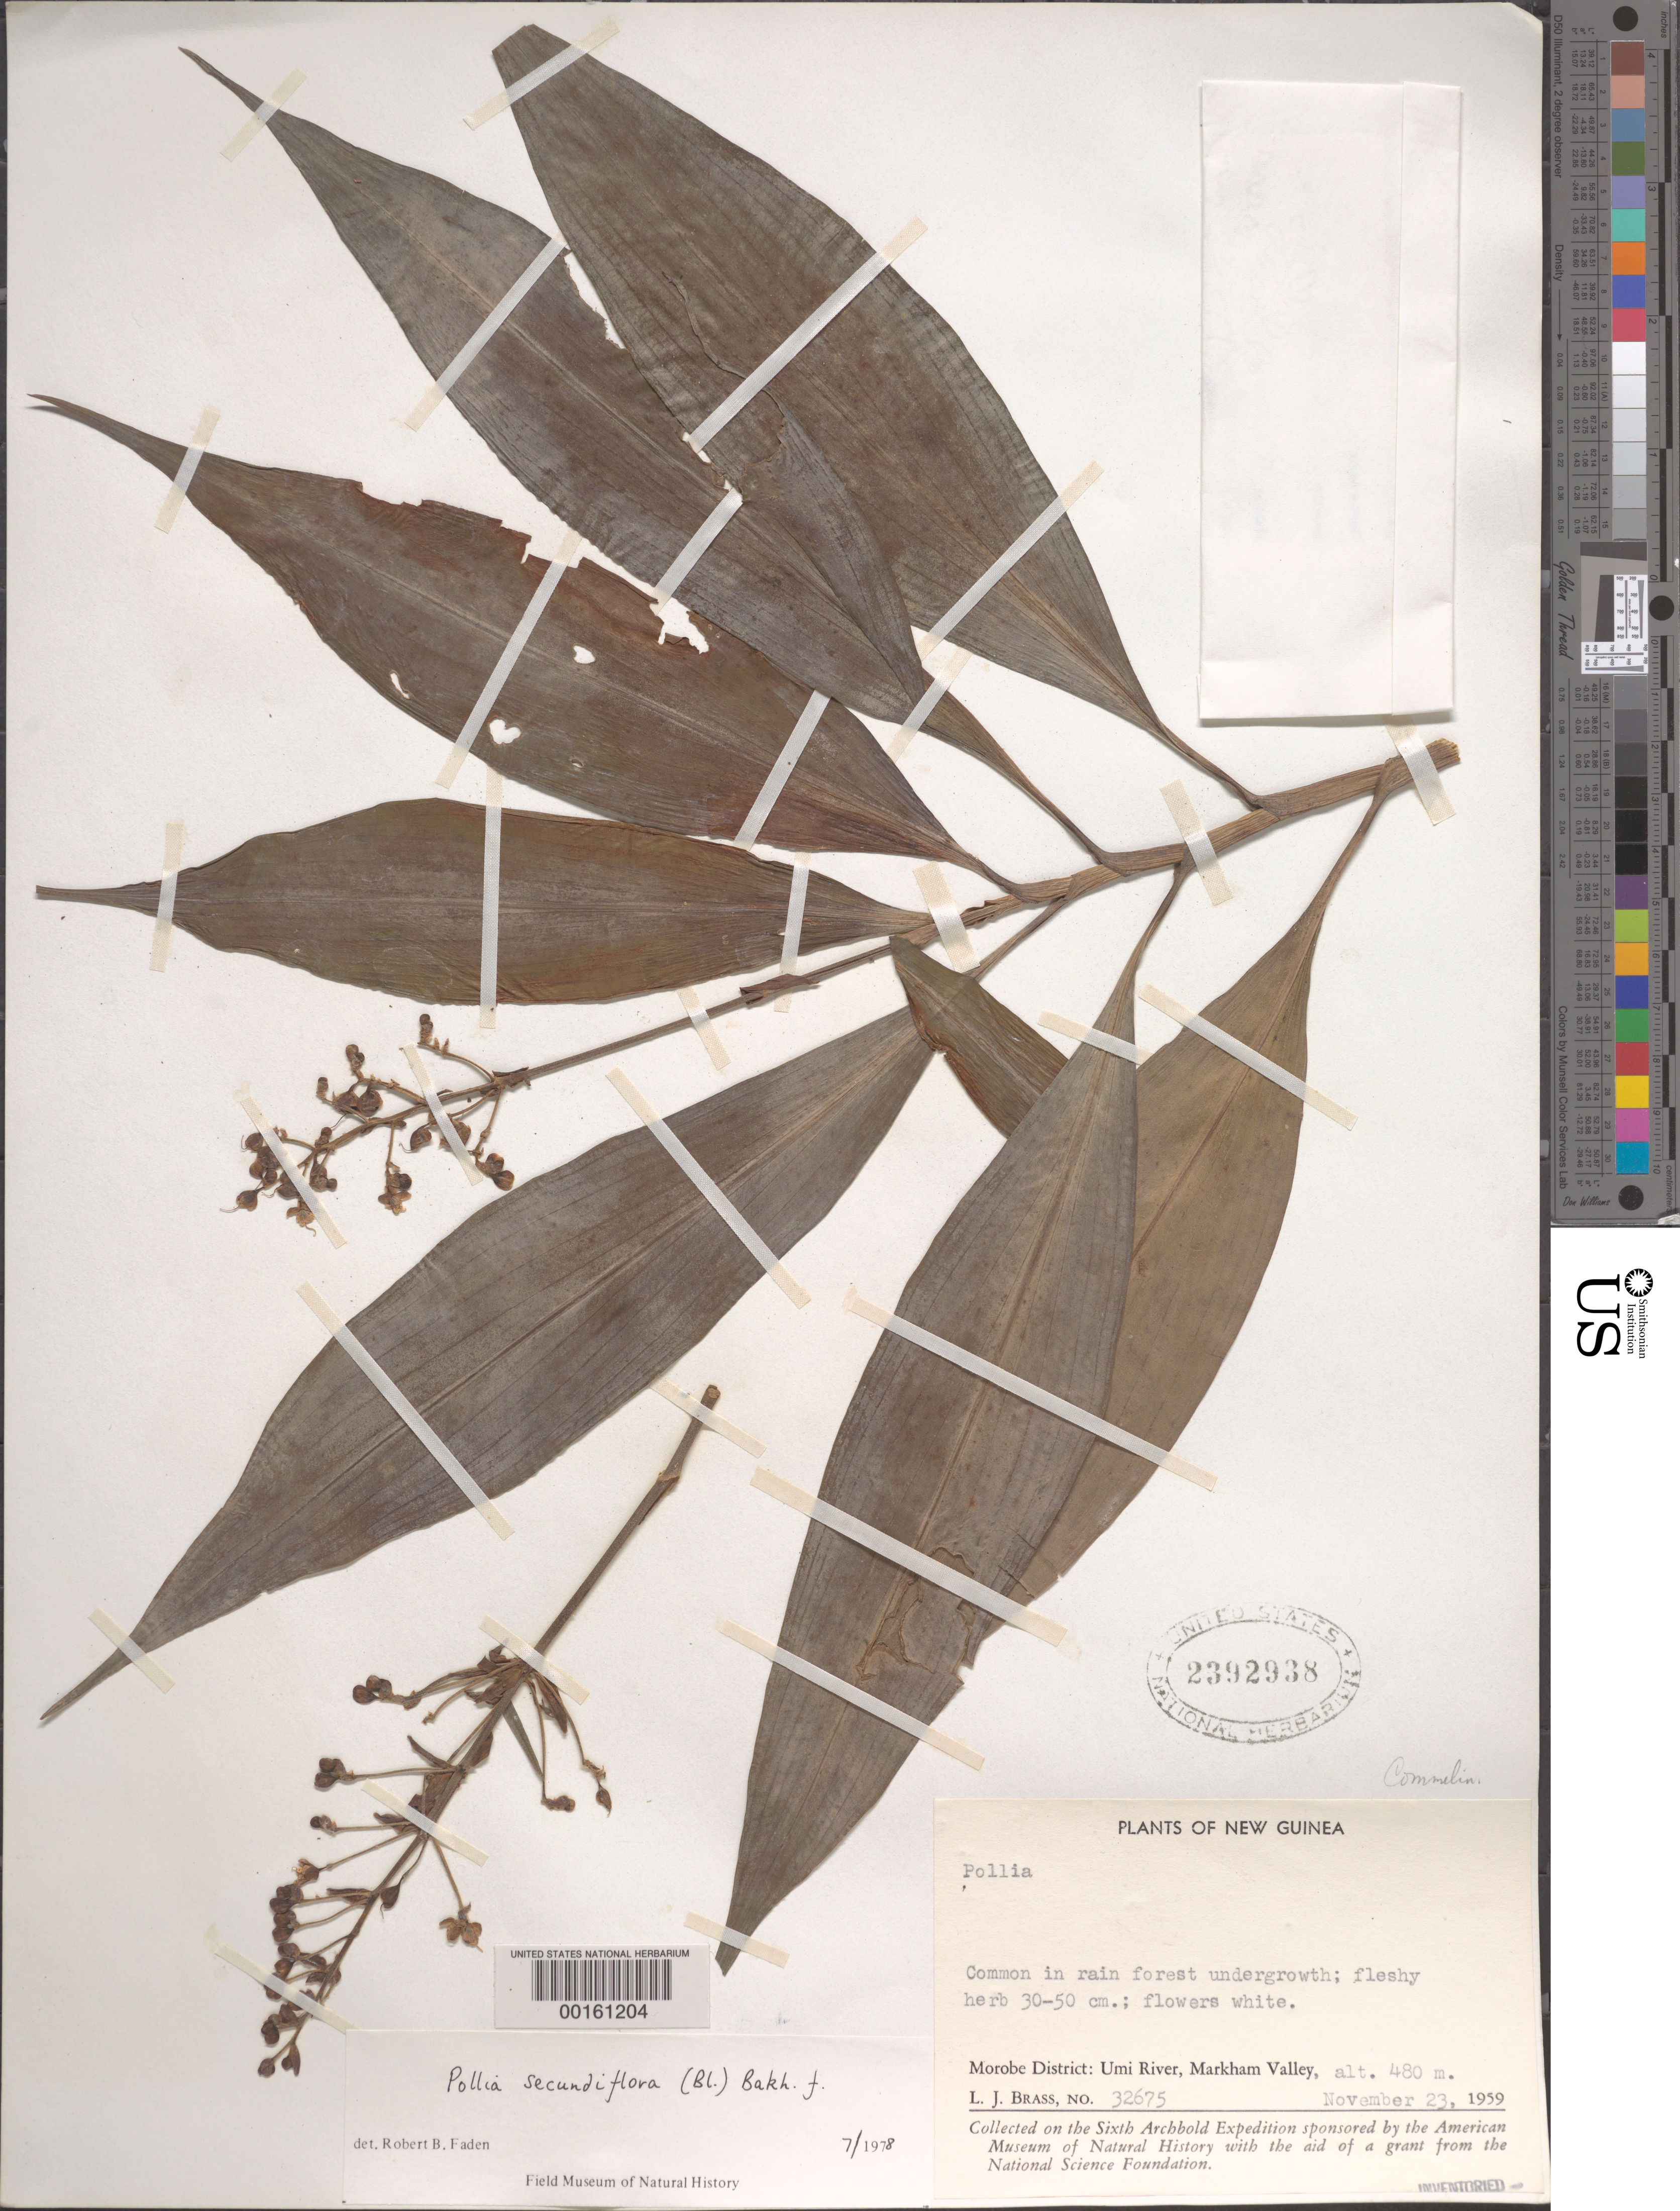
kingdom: Plantae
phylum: Tracheophyta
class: Liliopsida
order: Commelinales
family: Commelinaceae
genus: Pollia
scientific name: Pollia secundiflora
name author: (Blume) Bakh. f.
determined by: Faden, Robert B., (US), Smithsonian Institution - National Museum of Natural History (UNITED STATES)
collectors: L. J. Brass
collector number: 32675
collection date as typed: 23 Nov 1959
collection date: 1959-11-23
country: Papua New Guinea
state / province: Morobe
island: New Guinea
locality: Umi river, markham valley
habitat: Rainforest undergrowth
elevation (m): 480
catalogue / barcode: US 2392938